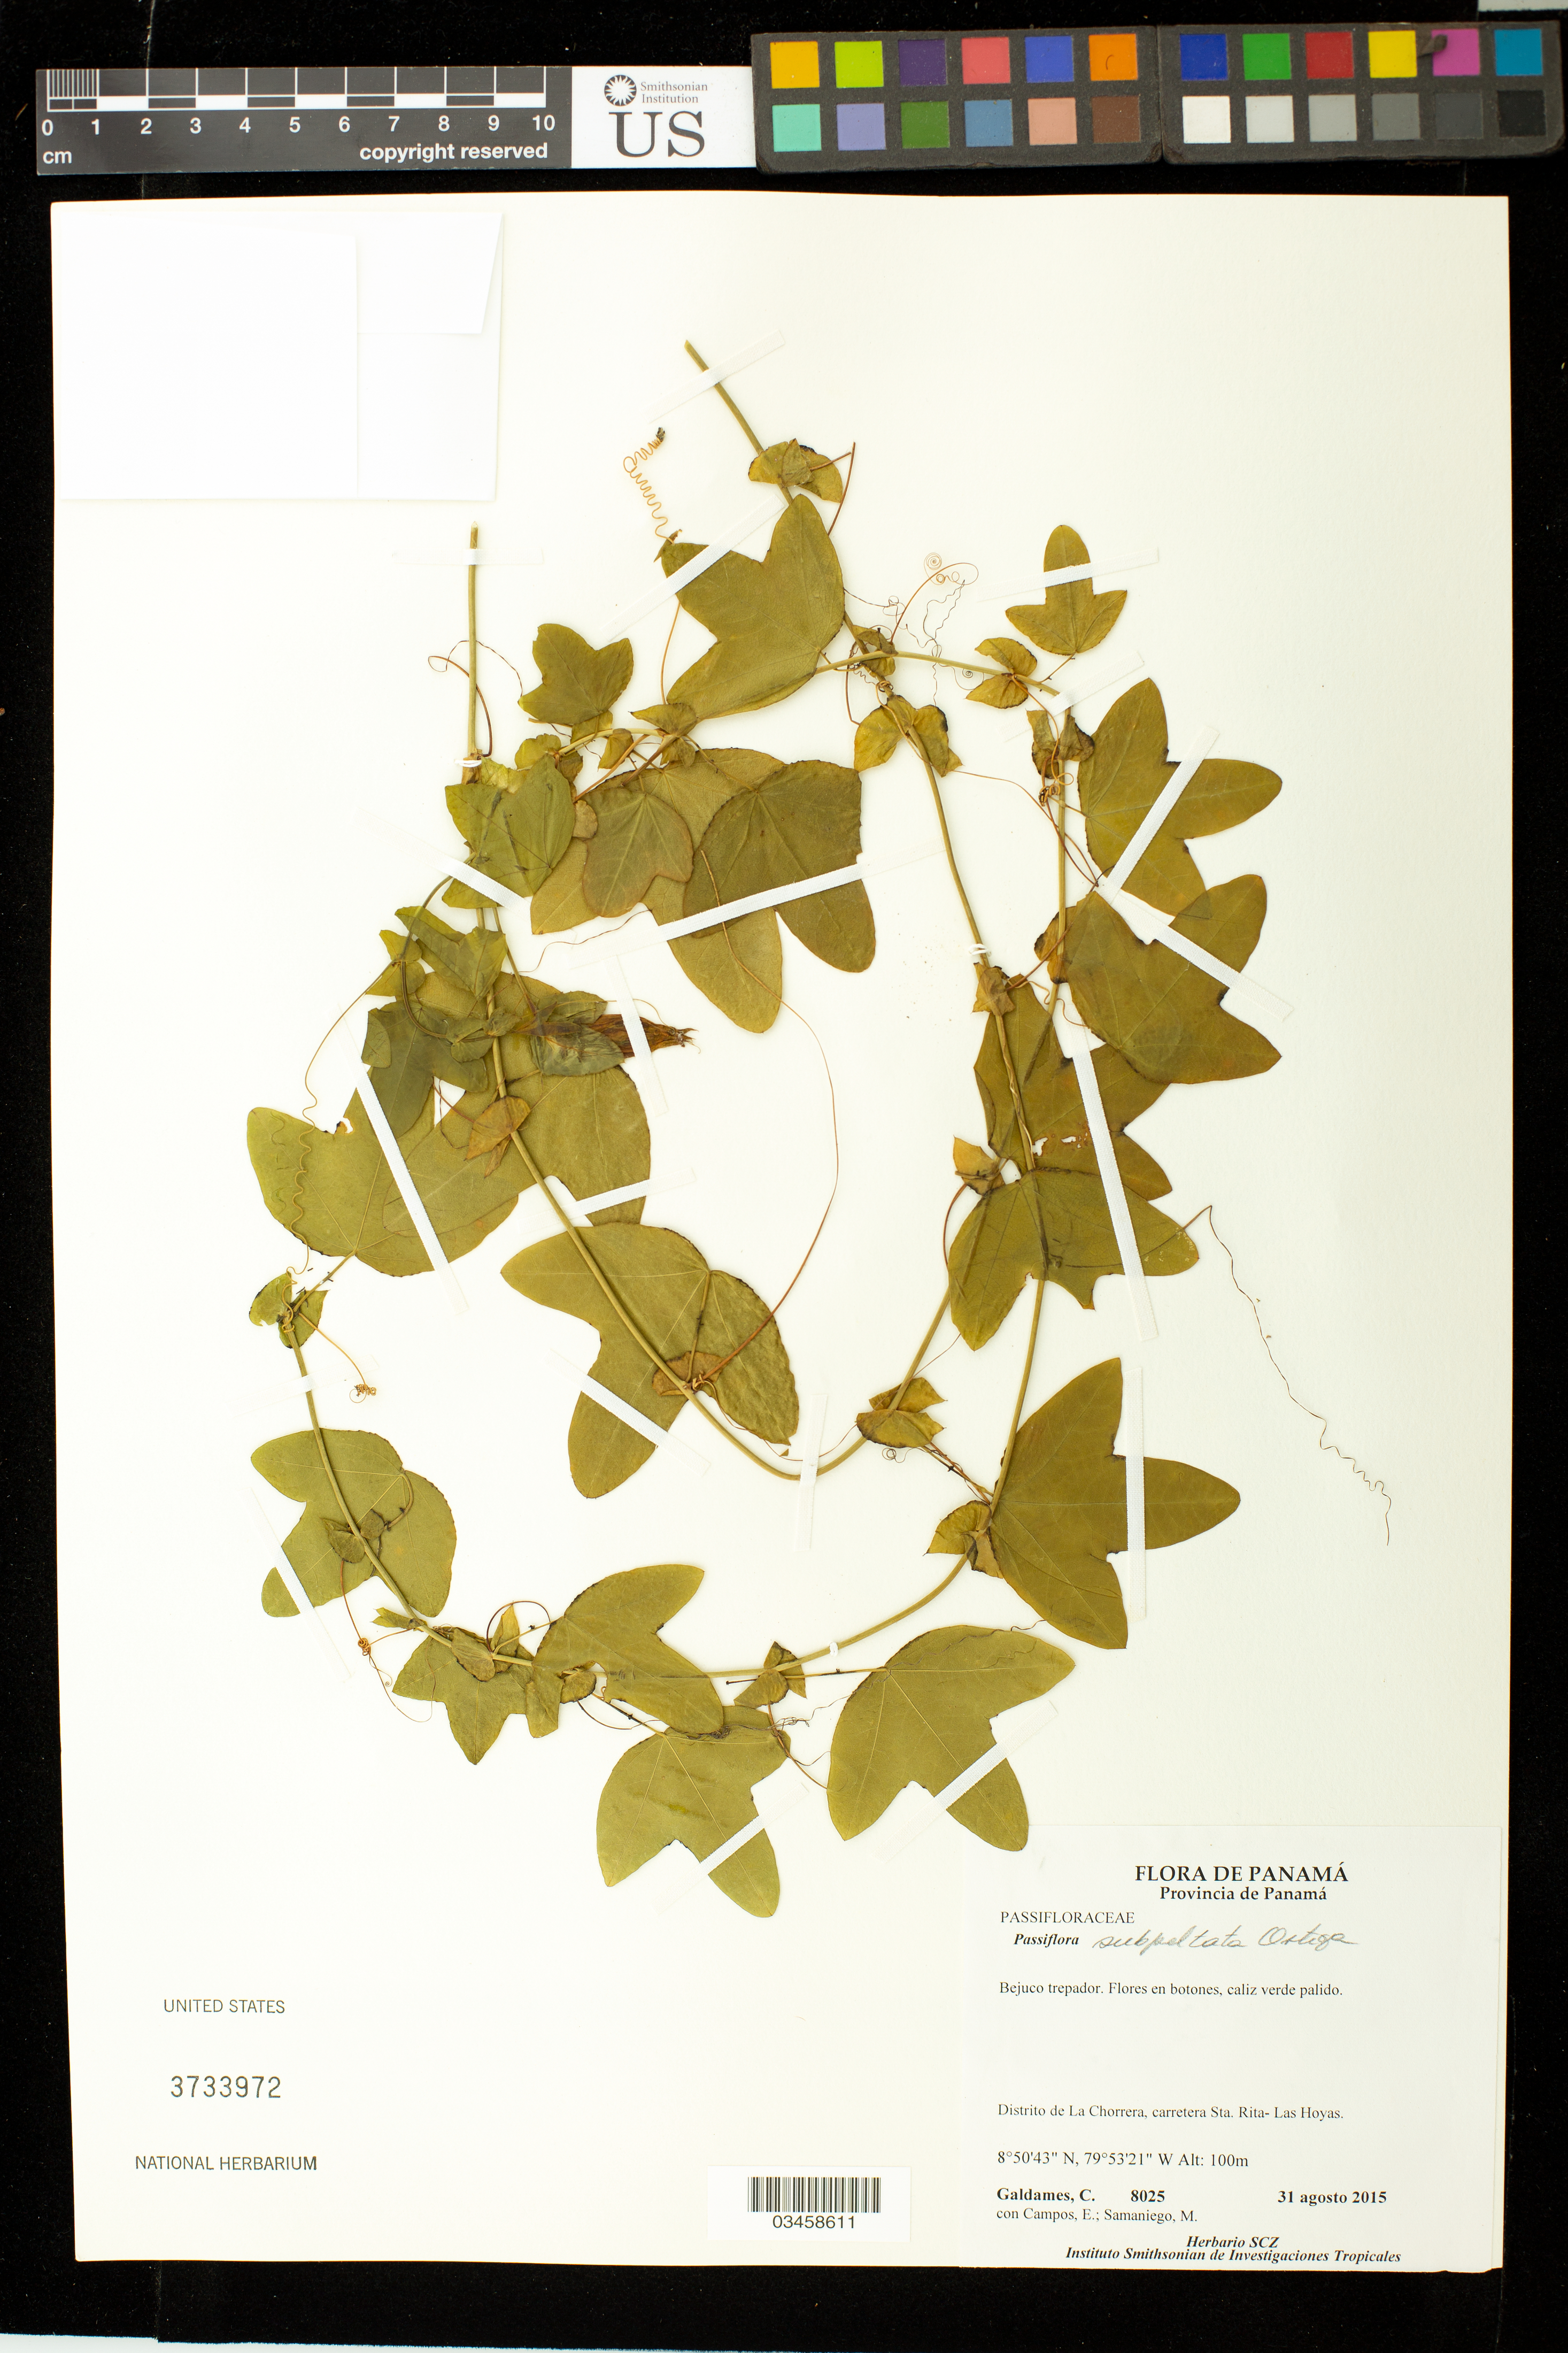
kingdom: Plantae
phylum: Tracheophyta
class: Magnoliopsida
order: Malpighiales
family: Passifloraceae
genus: Passiflora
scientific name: Passiflora subpeltata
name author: Ortega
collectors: C. Galdames, E. Campos & M. Samaniego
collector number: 8025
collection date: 2015-08-31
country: Panama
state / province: Panamá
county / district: La Chorrera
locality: Carretera Sta. Rita- Las Hoyas.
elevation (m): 100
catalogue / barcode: US 3733972